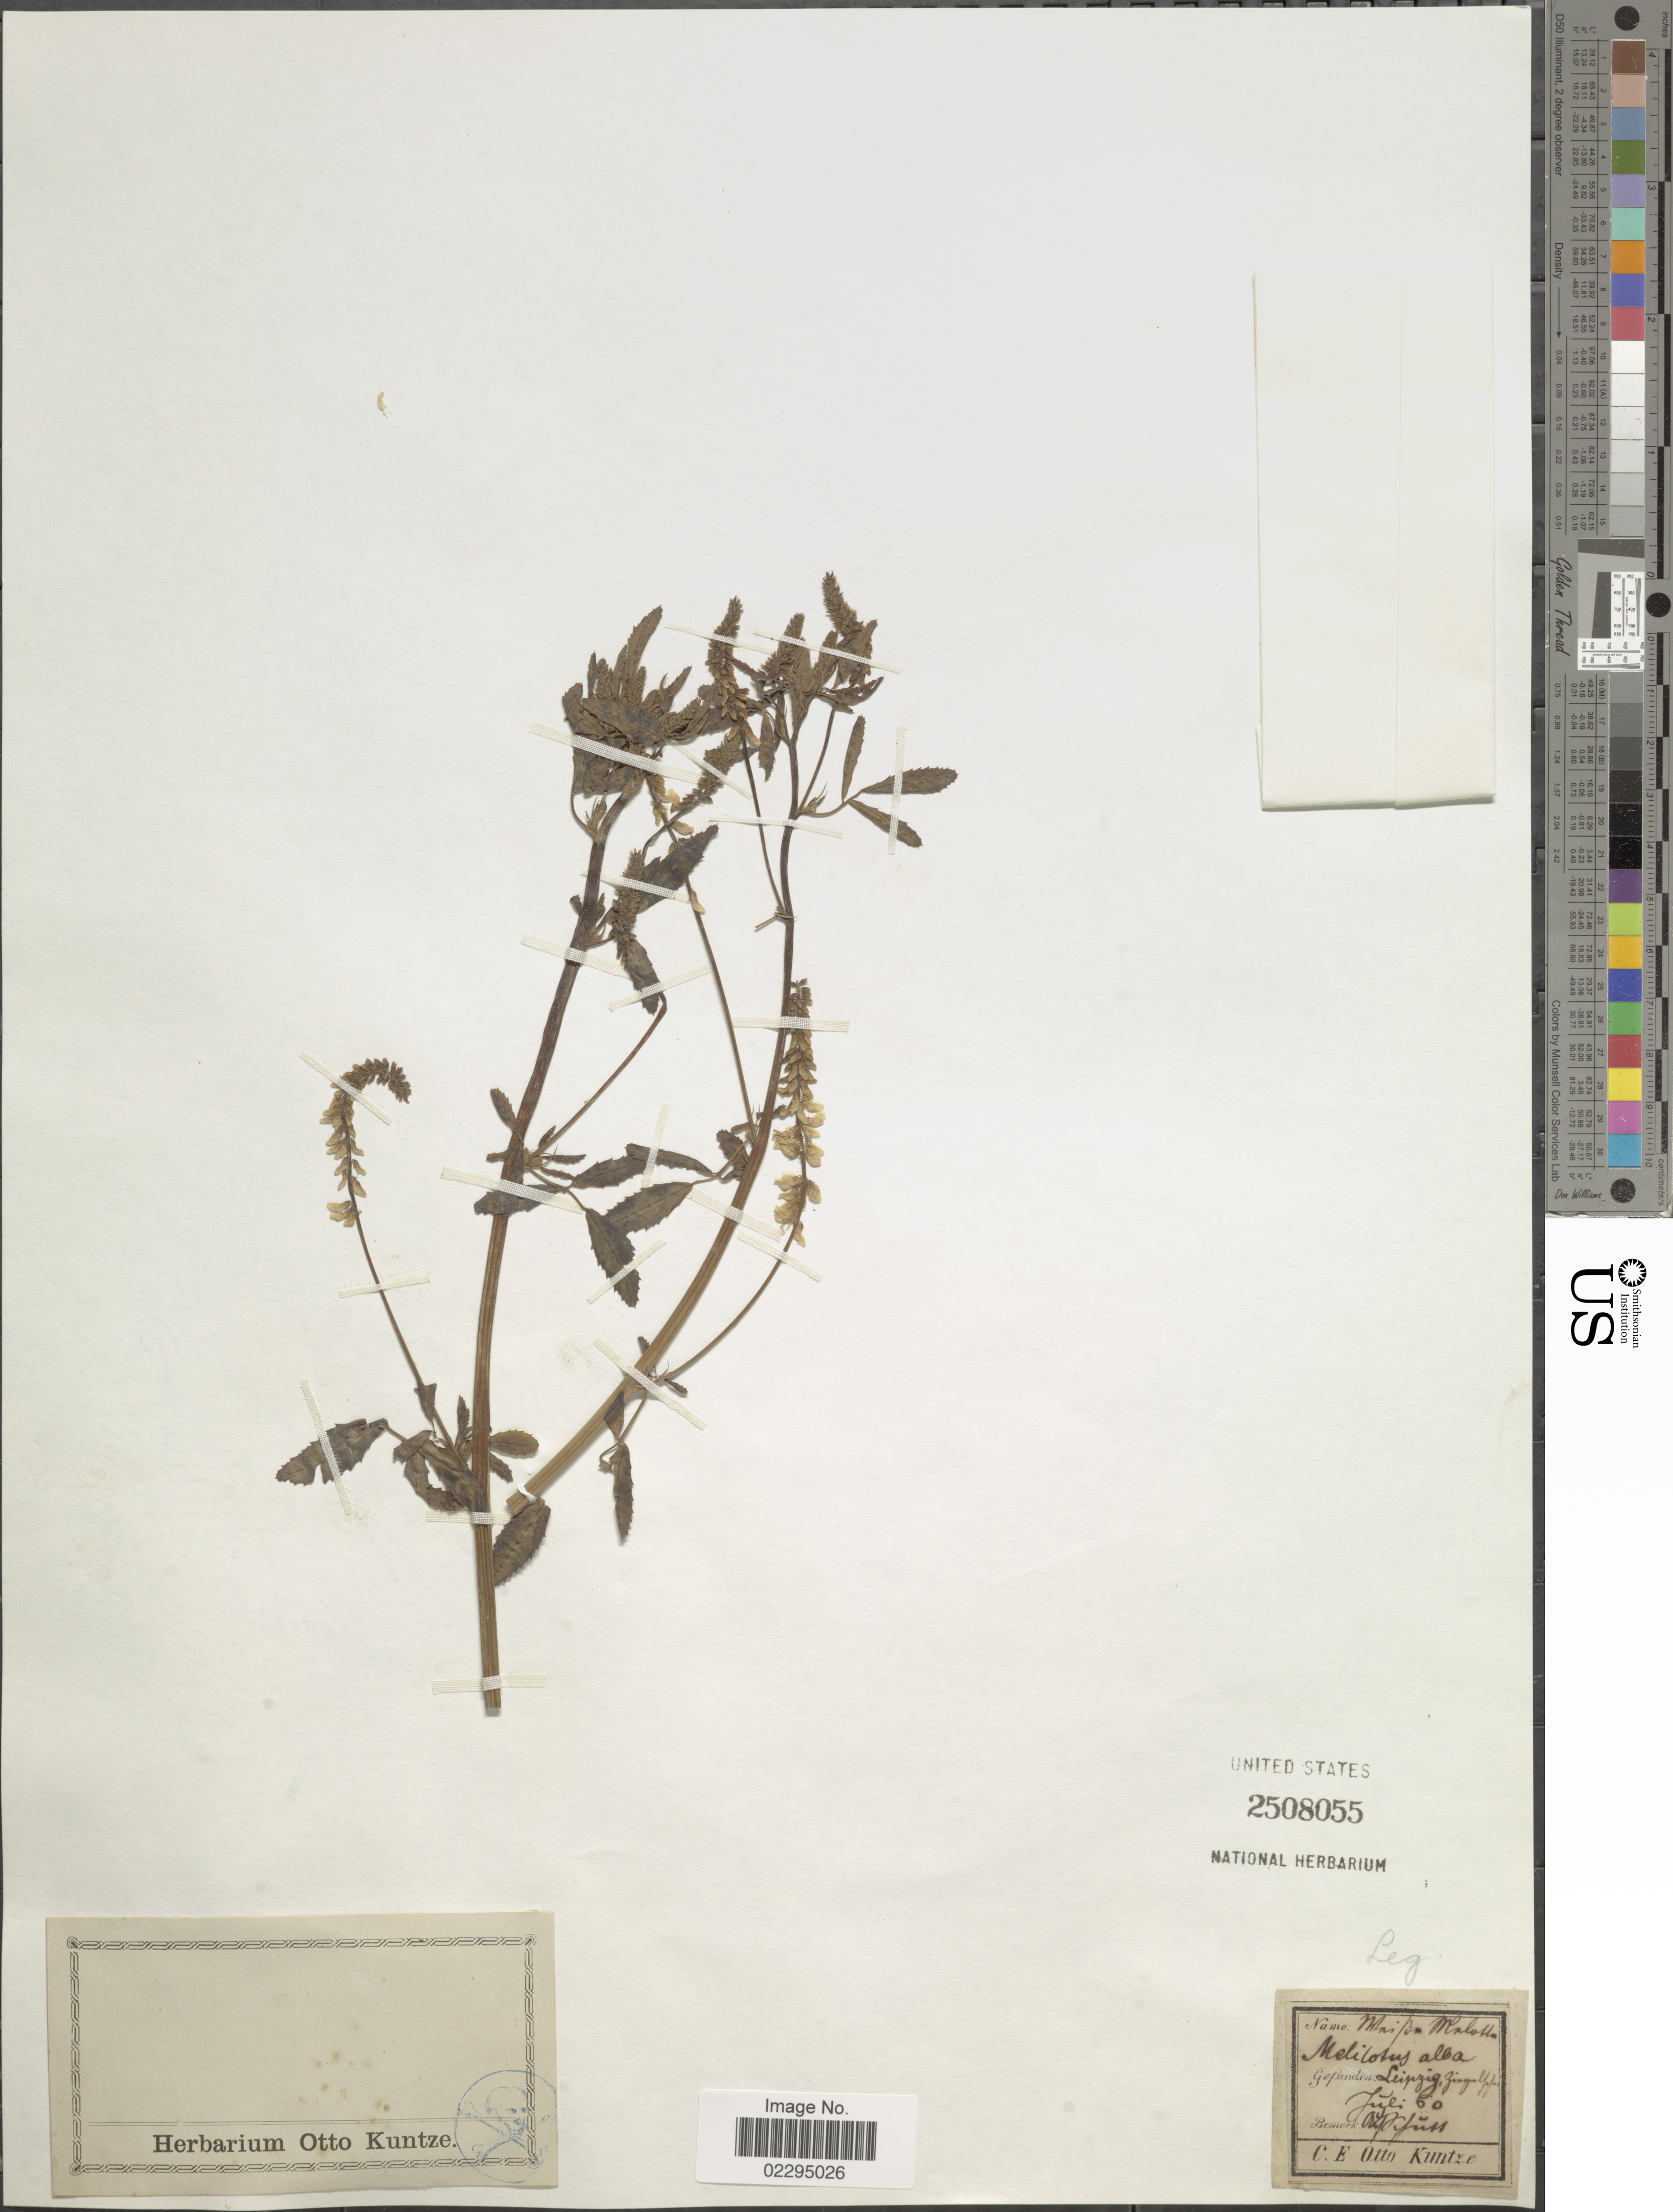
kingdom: Plantae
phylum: Tracheophyta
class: Magnoliopsida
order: Fabales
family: Fabaceae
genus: Melilotus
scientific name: Melilotus albus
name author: Medik.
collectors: C.E.O. Kuntze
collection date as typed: Transcribed d/m/y: /7/60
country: Germany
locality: Lepzig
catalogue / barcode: US 2508055